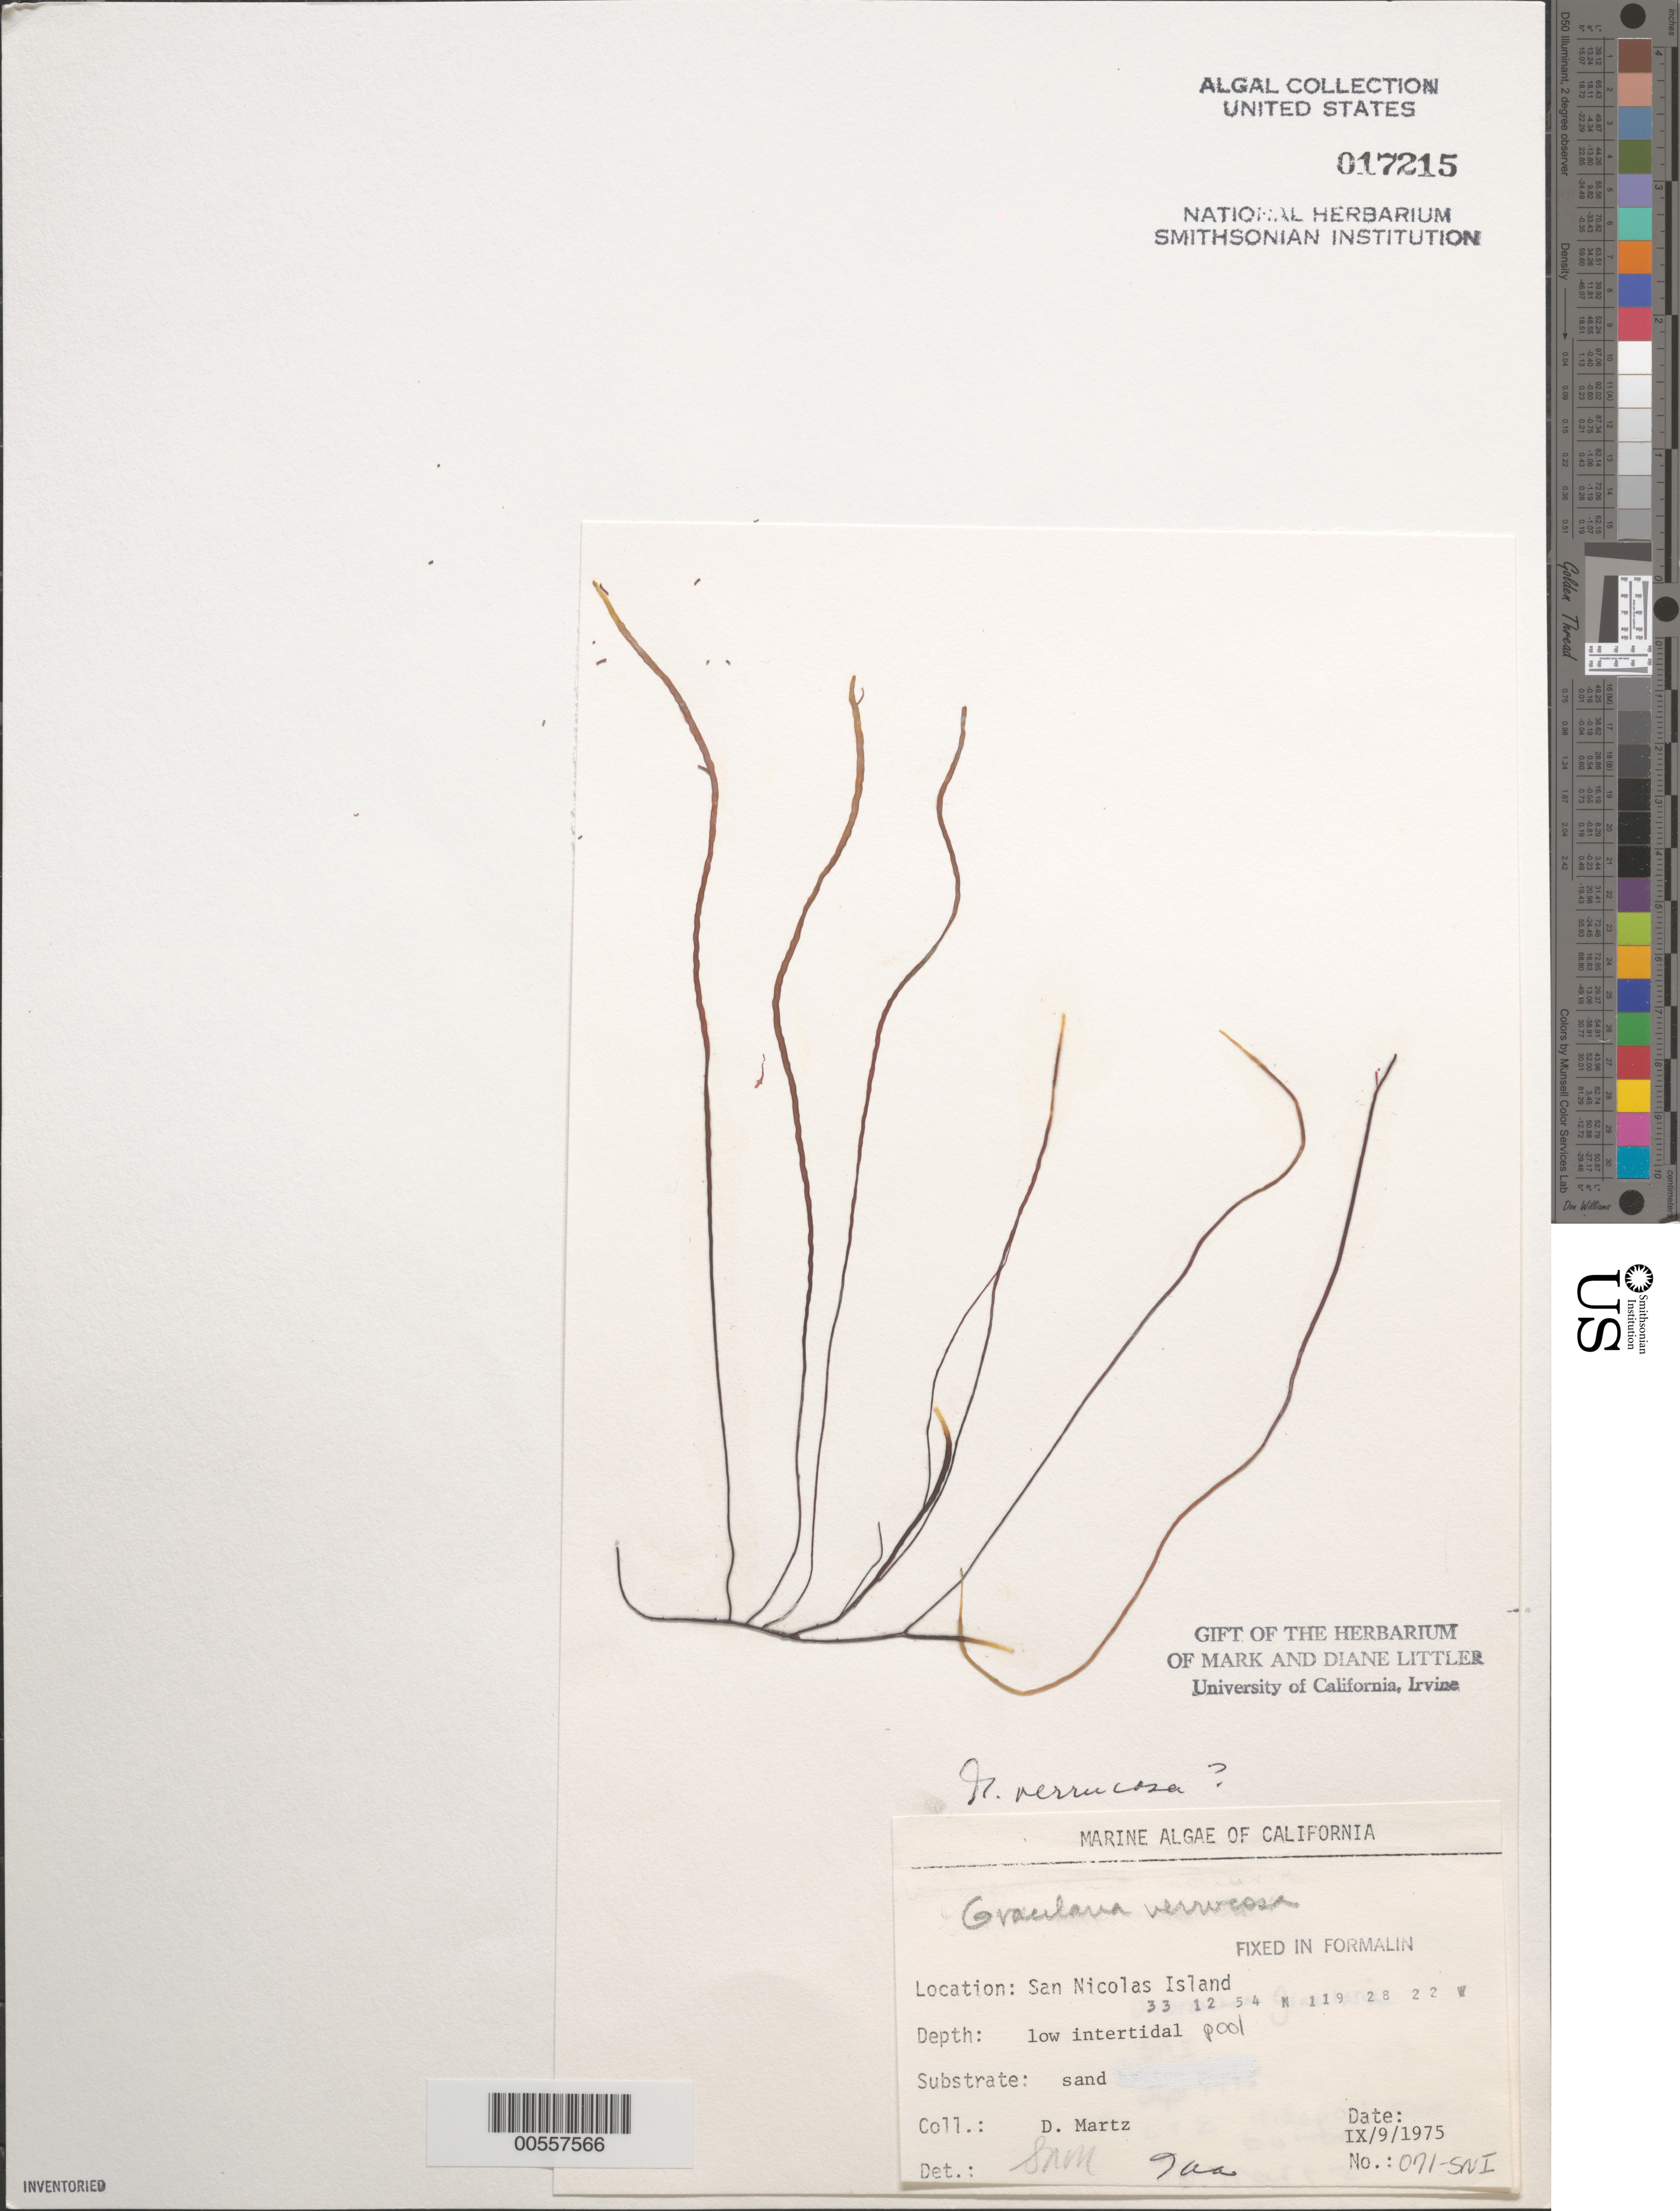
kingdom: Plantae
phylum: Rhodophyta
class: Florideophyceae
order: Gracilariales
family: Gracilariaceae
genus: Gracilariopsis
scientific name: Gracilariopsis longissima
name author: (S.G. Gmel.) Steentoft et al.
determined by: Algae name updating Project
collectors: D. Martz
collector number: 071-sni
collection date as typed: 09 Sep 1975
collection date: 1975-09-09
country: United States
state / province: California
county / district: Ventura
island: San Nicolas Island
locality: Dutch Harbor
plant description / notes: BLM-SOCALBIGHT Rocky Intertidal Survey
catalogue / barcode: US 17215